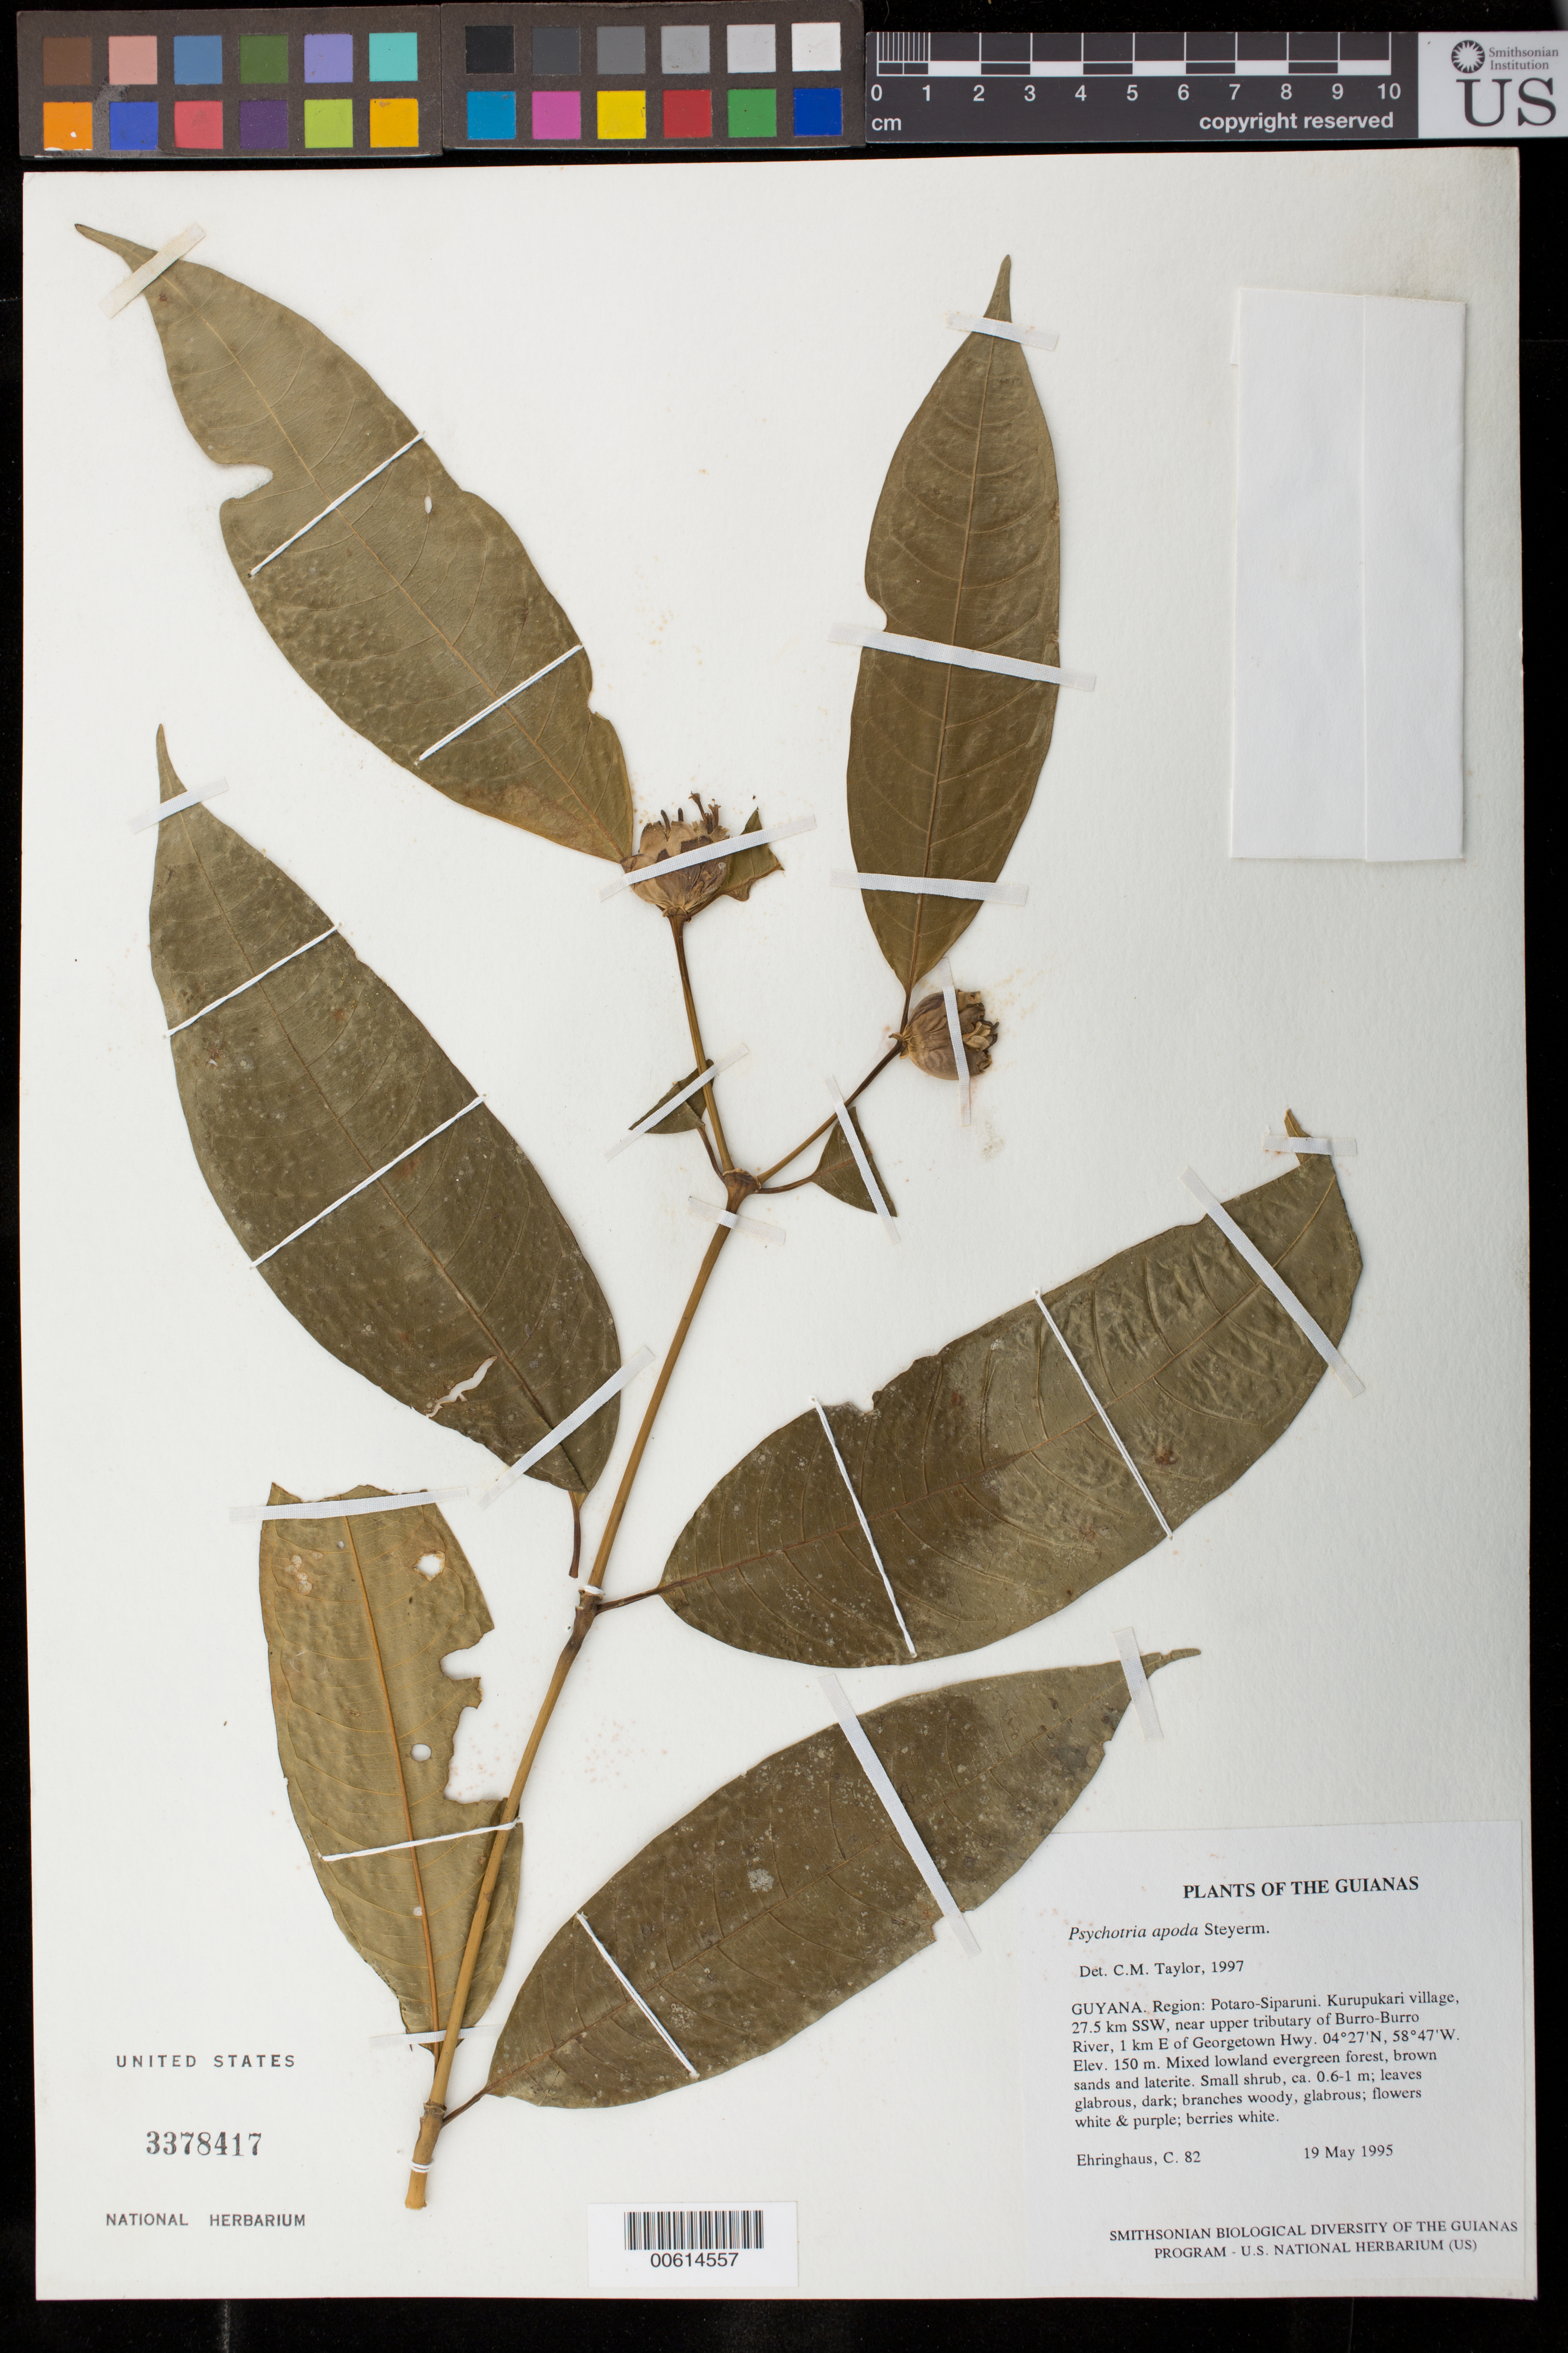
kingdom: Plantae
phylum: Tracheophyta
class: Magnoliopsida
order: Gentianales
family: Rubiaceae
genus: Palicourea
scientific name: Palicourea apoda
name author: (Steyerm.) Delprete & J.H. Kirkbr.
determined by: Kirkbride, J. H., Jr.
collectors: C. Ehringhaus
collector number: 82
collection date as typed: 19 May 1995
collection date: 1995-05-19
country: Guyana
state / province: Potaro-Siparuni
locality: Kurupukari village, 27.5 km SSW, near upper tributary of Burro-Burro River, 1 km E of Georgetown Hwy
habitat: Mixed lowland evergreen forest, brown sands and laterite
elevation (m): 150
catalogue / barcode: US 3378417